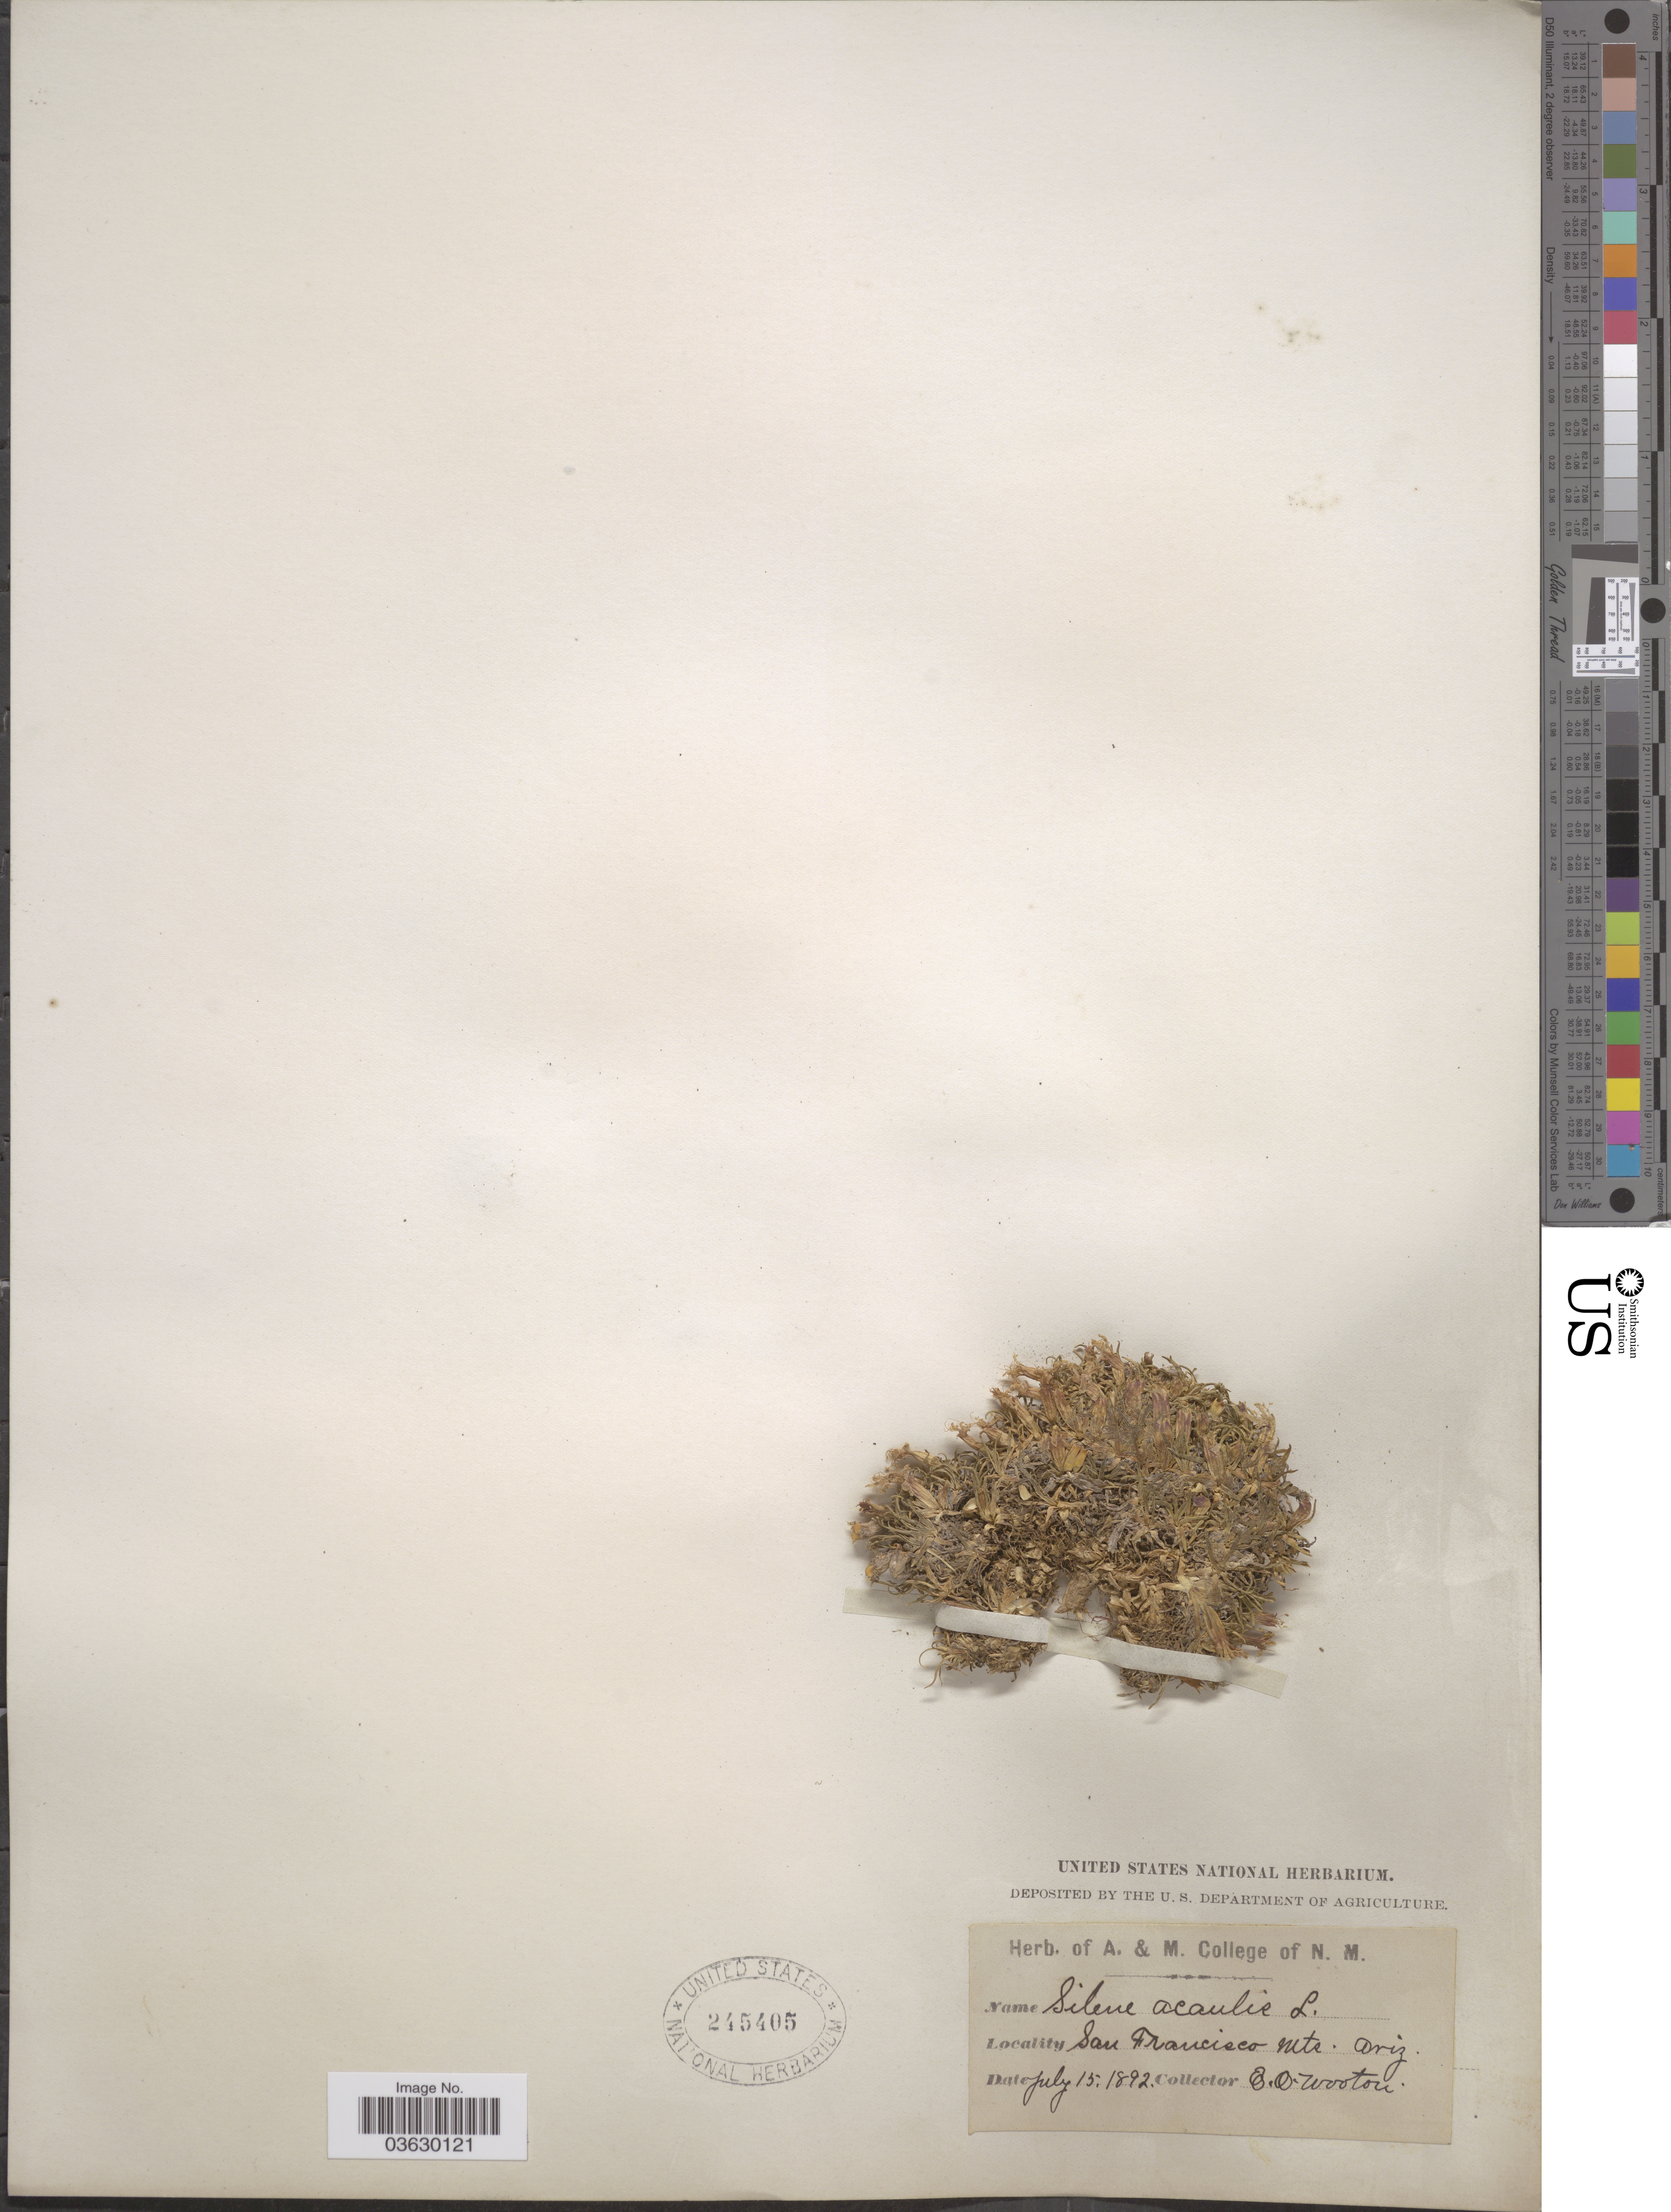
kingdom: Plantae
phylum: Tracheophyta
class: Magnoliopsida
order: Caryophyllales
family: Caryophyllaceae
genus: Silene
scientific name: Silene acaulis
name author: (L.) Jacq.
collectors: E. O. Wooton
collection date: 1892-07-15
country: United States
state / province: Arizona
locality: San Francisco Mts.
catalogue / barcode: US 245405